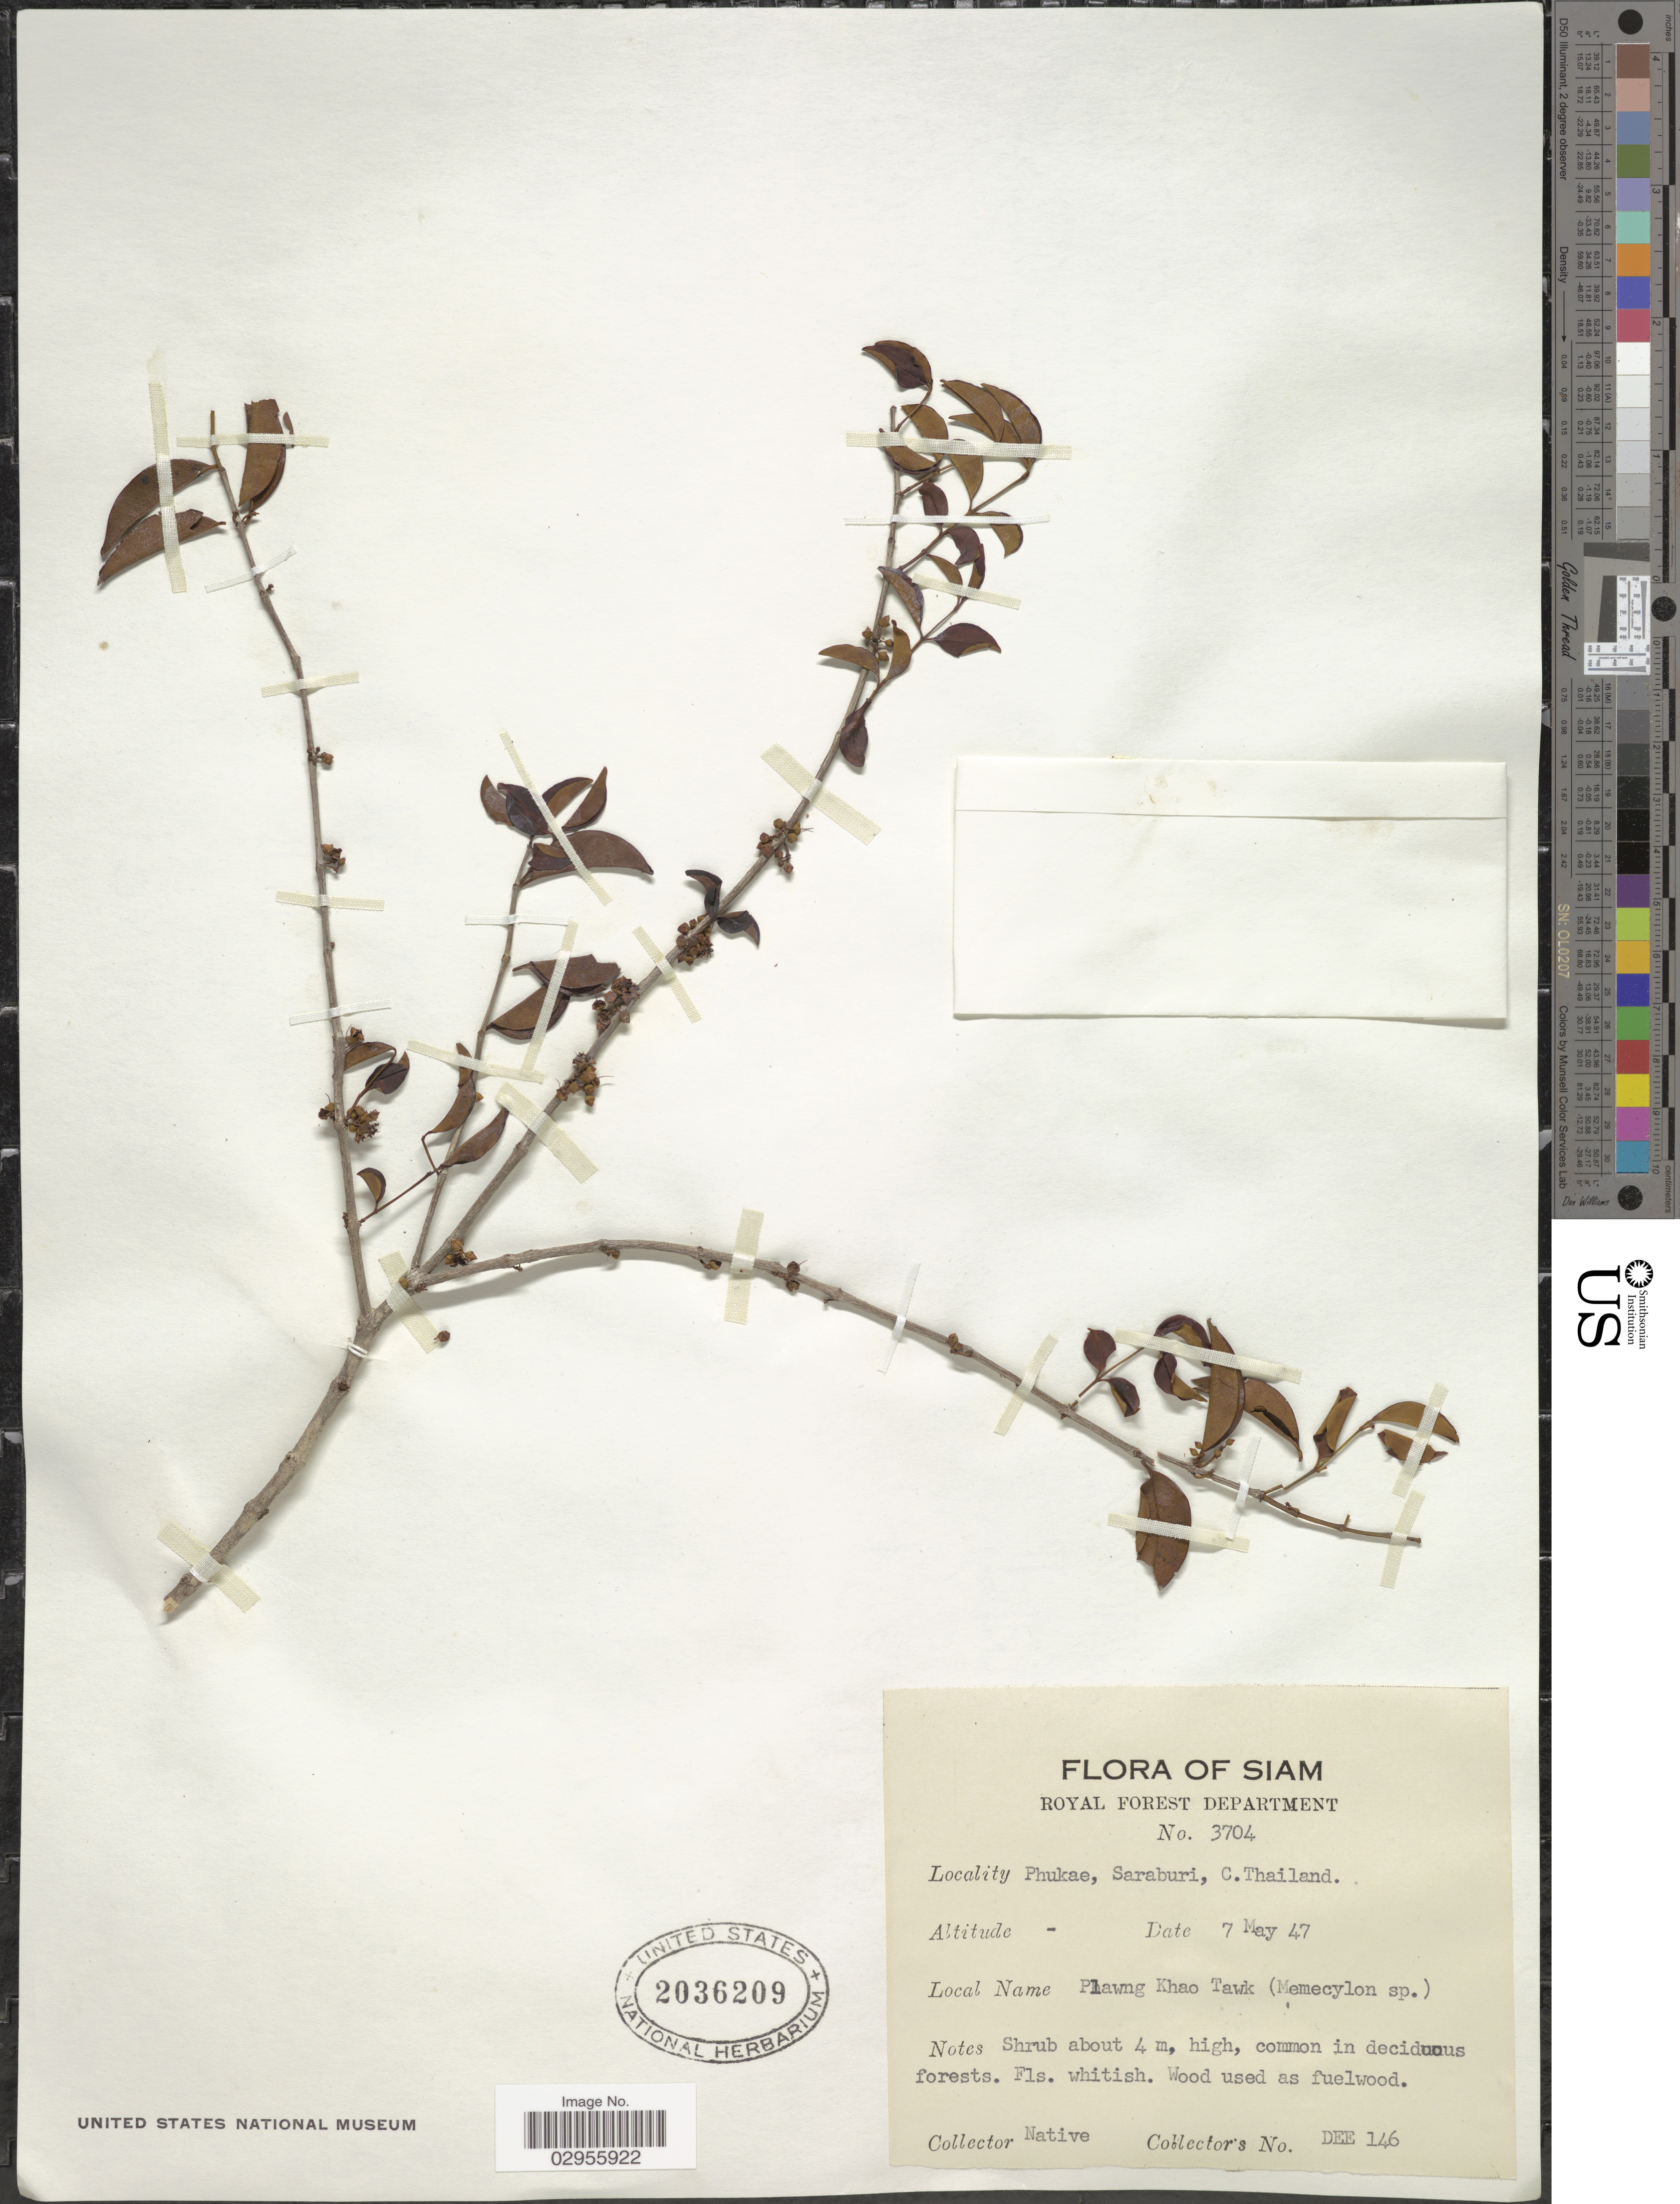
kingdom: Plantae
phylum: Tracheophyta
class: Magnoliopsida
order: Myrtales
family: Melastomataceae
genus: Memecylon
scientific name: Memecylon sp.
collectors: Native collectors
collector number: DEE 146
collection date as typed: Transcribed d/m/y: 7/5/47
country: Thailand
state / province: Saraburi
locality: Siam. Royal Forest Department. Phukae, C. Thailand.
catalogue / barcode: US 2036209